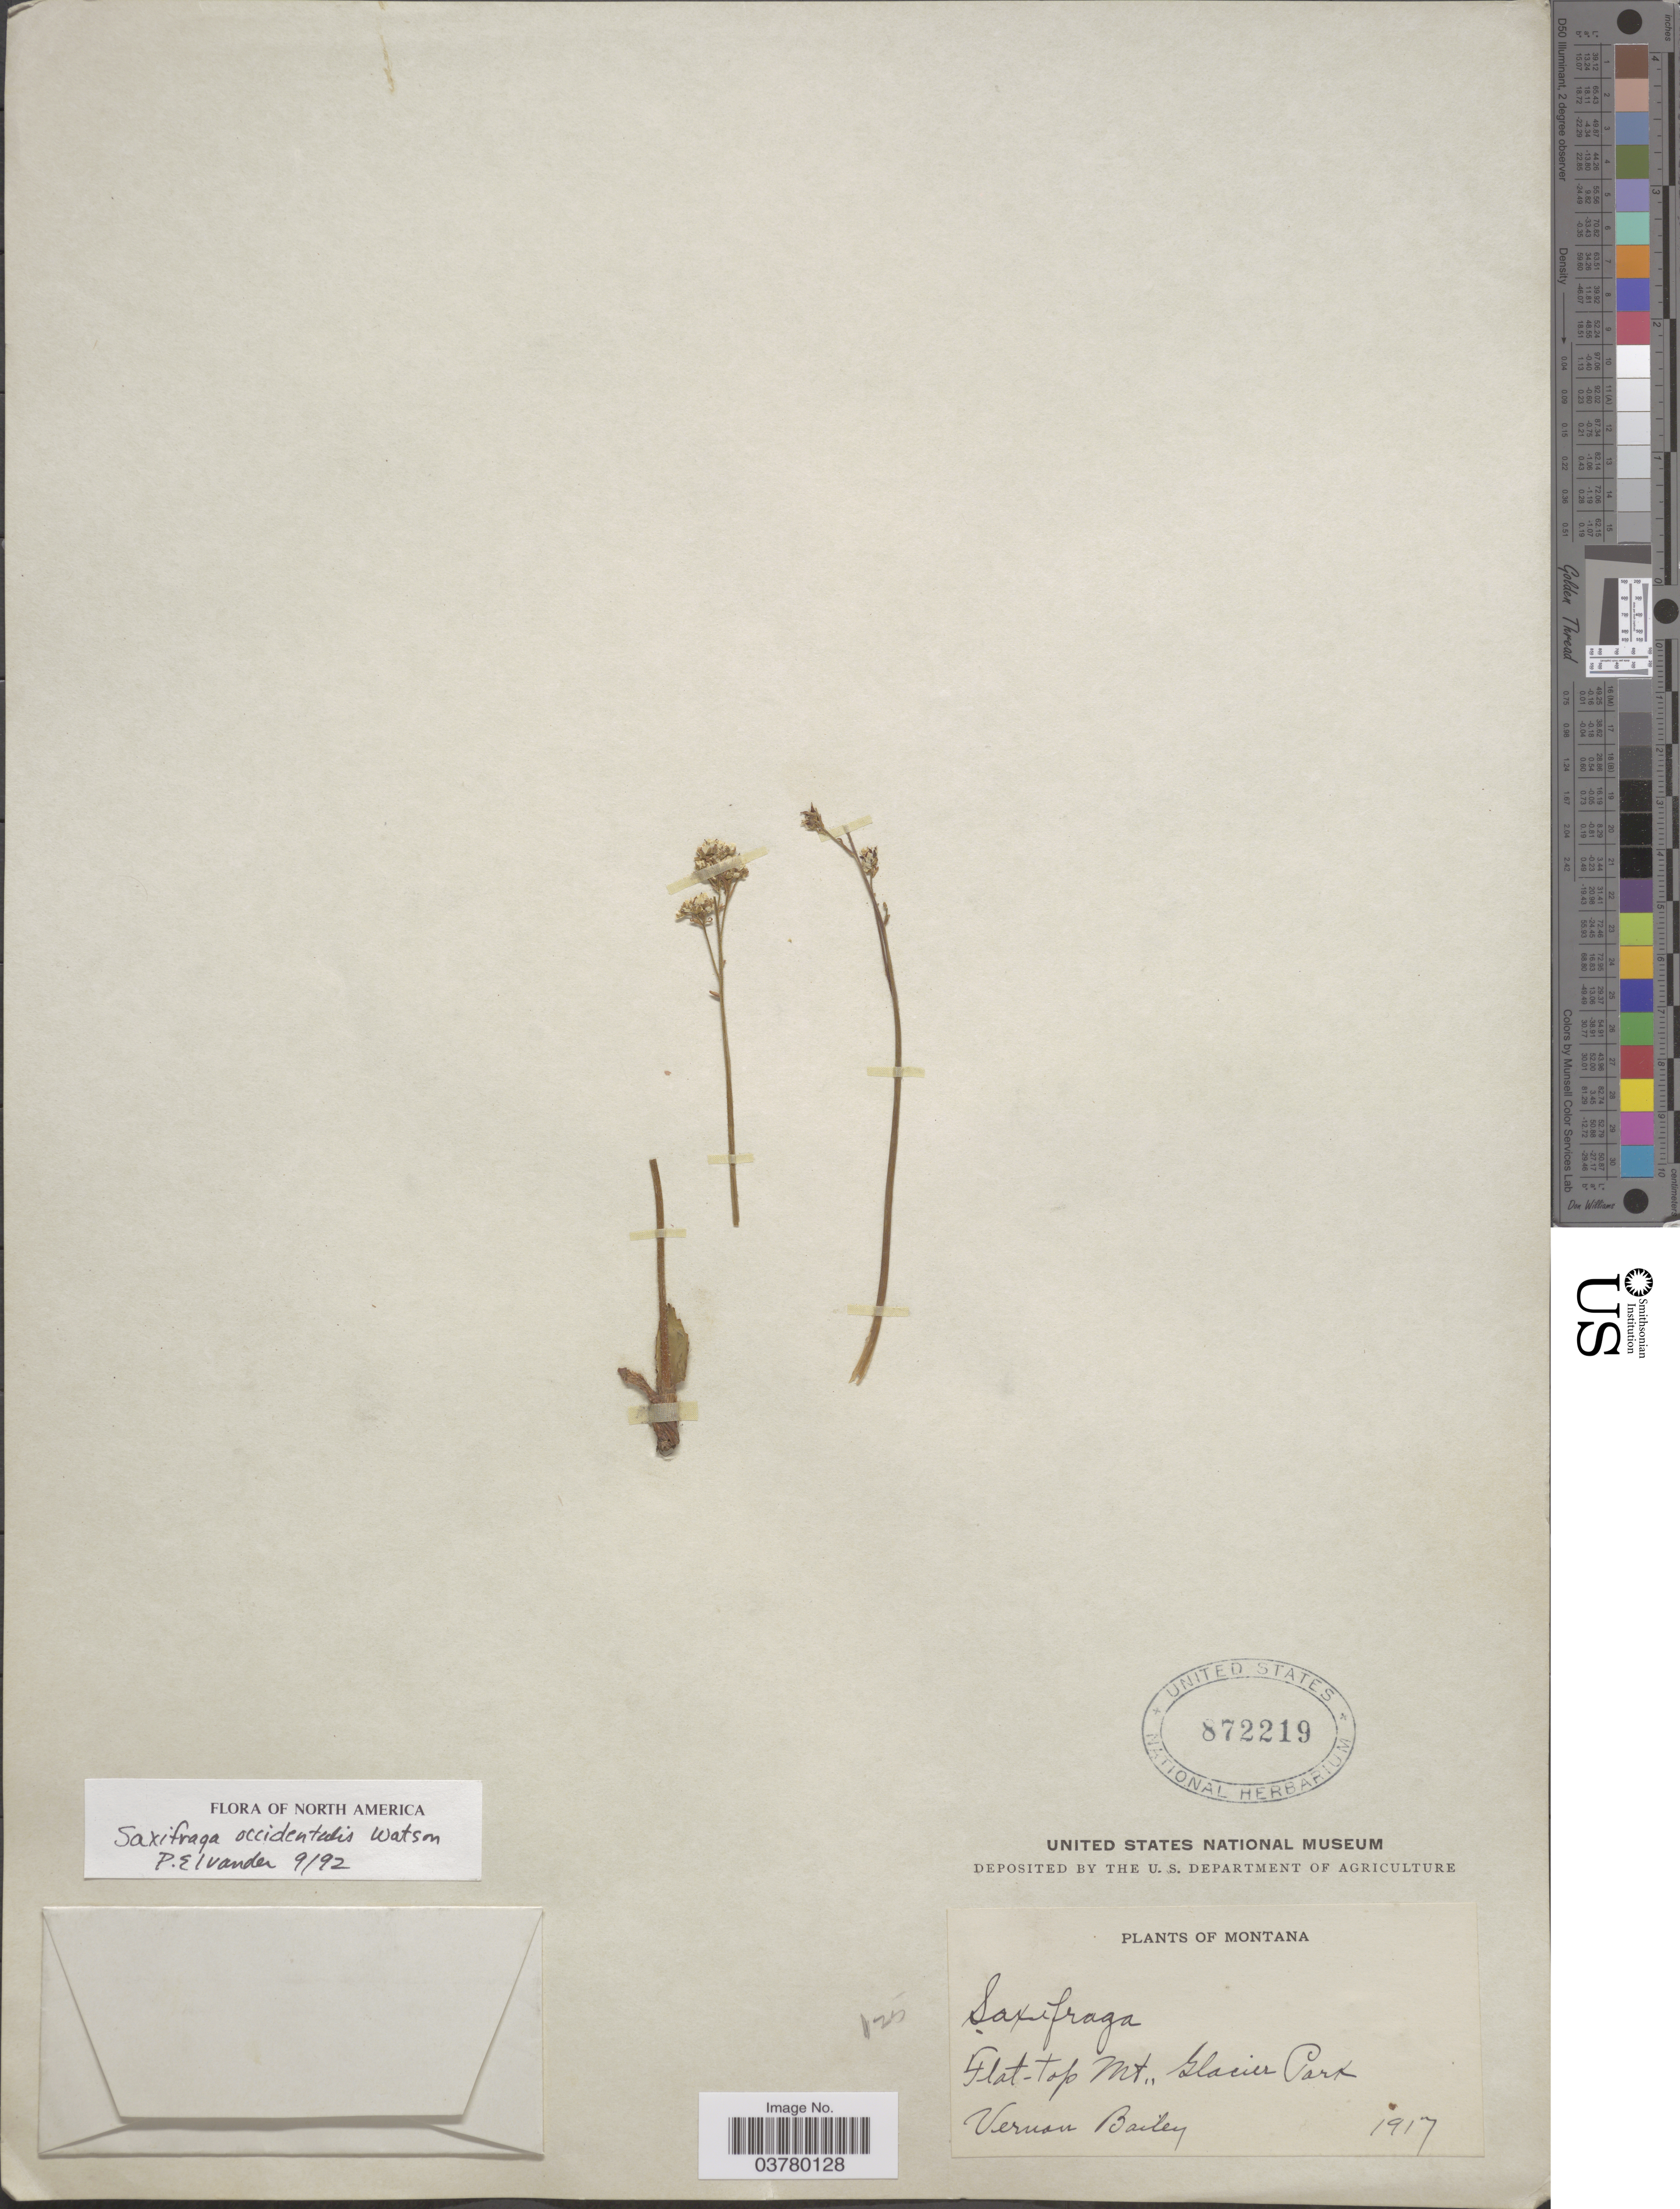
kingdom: Plantae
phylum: Tracheophyta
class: Magnoliopsida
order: Saxifragales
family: Saxifragaceae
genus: Micranthes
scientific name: Micranthes occidentalis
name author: (S. Watson) Small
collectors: V. O. Bailey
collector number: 125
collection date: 1917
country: United States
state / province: Montana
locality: Flat-top Mt., Glacier Park.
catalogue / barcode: US 872219